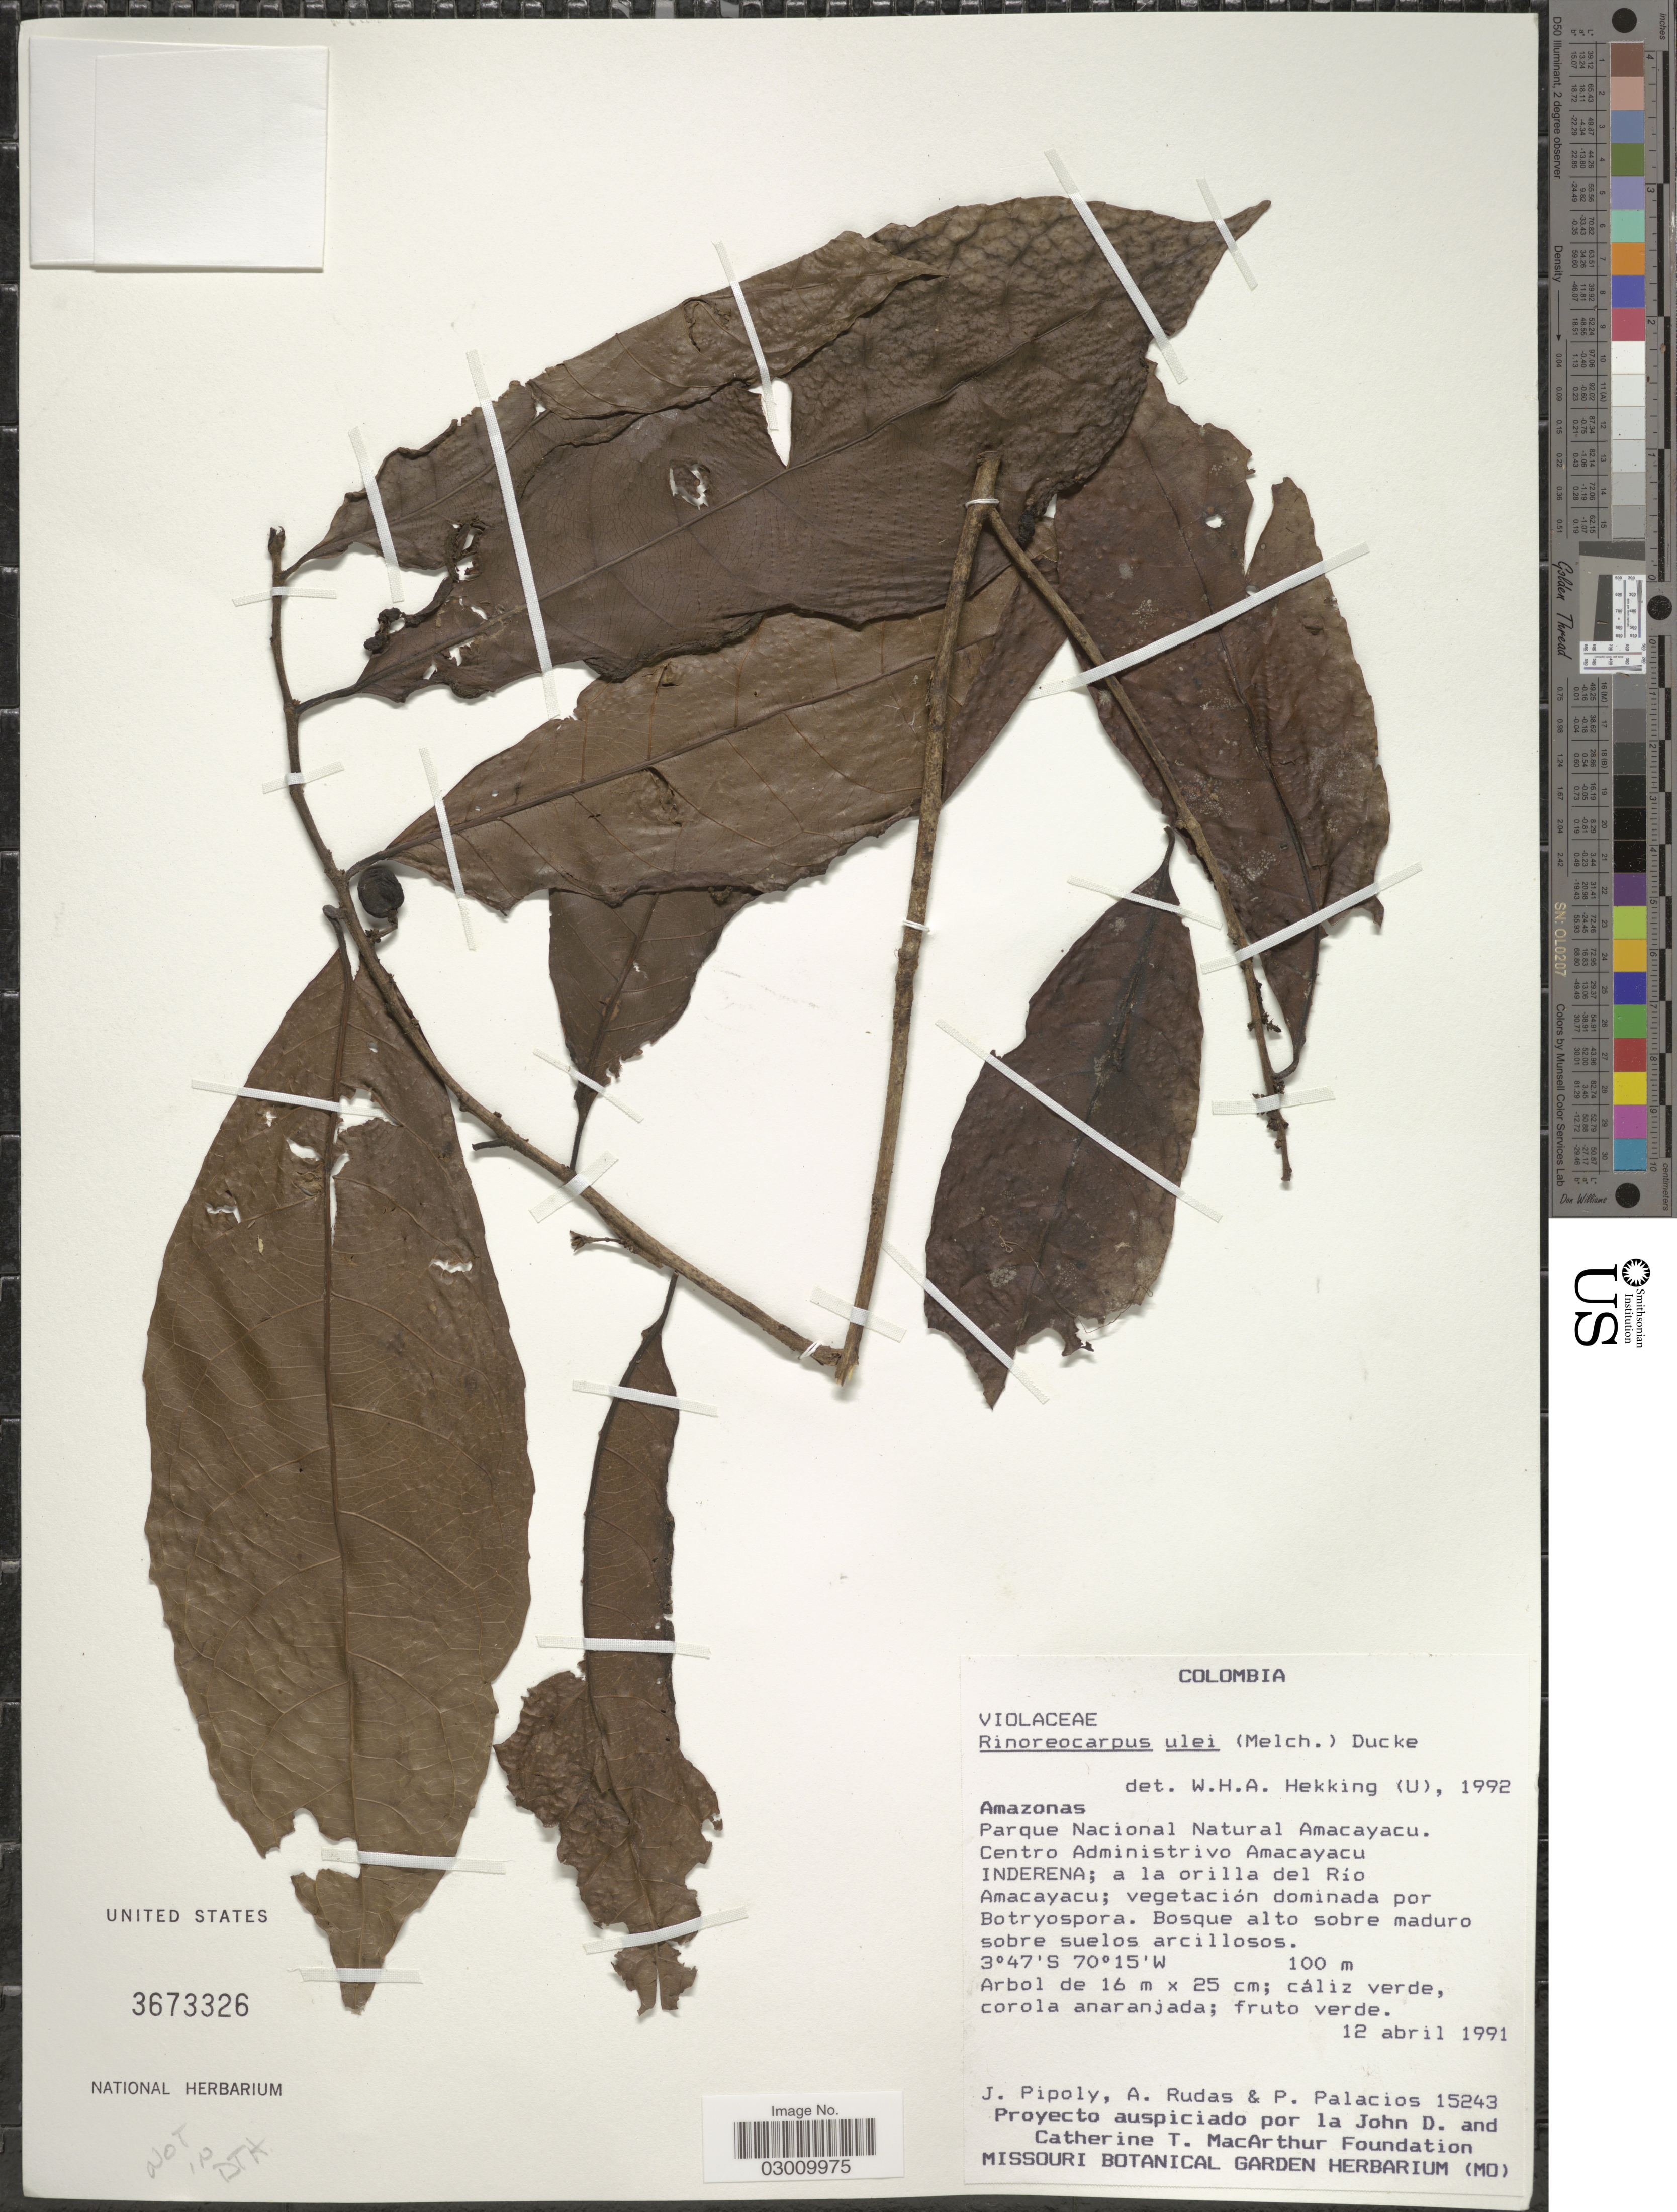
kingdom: Plantae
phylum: Tracheophyta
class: Magnoliopsida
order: Malpighiales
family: Violaceae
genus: Rinoreocarpus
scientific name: Rinoreocarpus ulei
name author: (Melch.) Ducke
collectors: J. J. Pipoly, A. Rudas & P. Palacios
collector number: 15243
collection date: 1991-04-12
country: Colombia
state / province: Amazônas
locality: Parque National Natural Amacayacu, Centro Administrivo Amacayacu, INDERENA; a la orilla del Río Amacayacu.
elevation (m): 100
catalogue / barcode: US 3673326